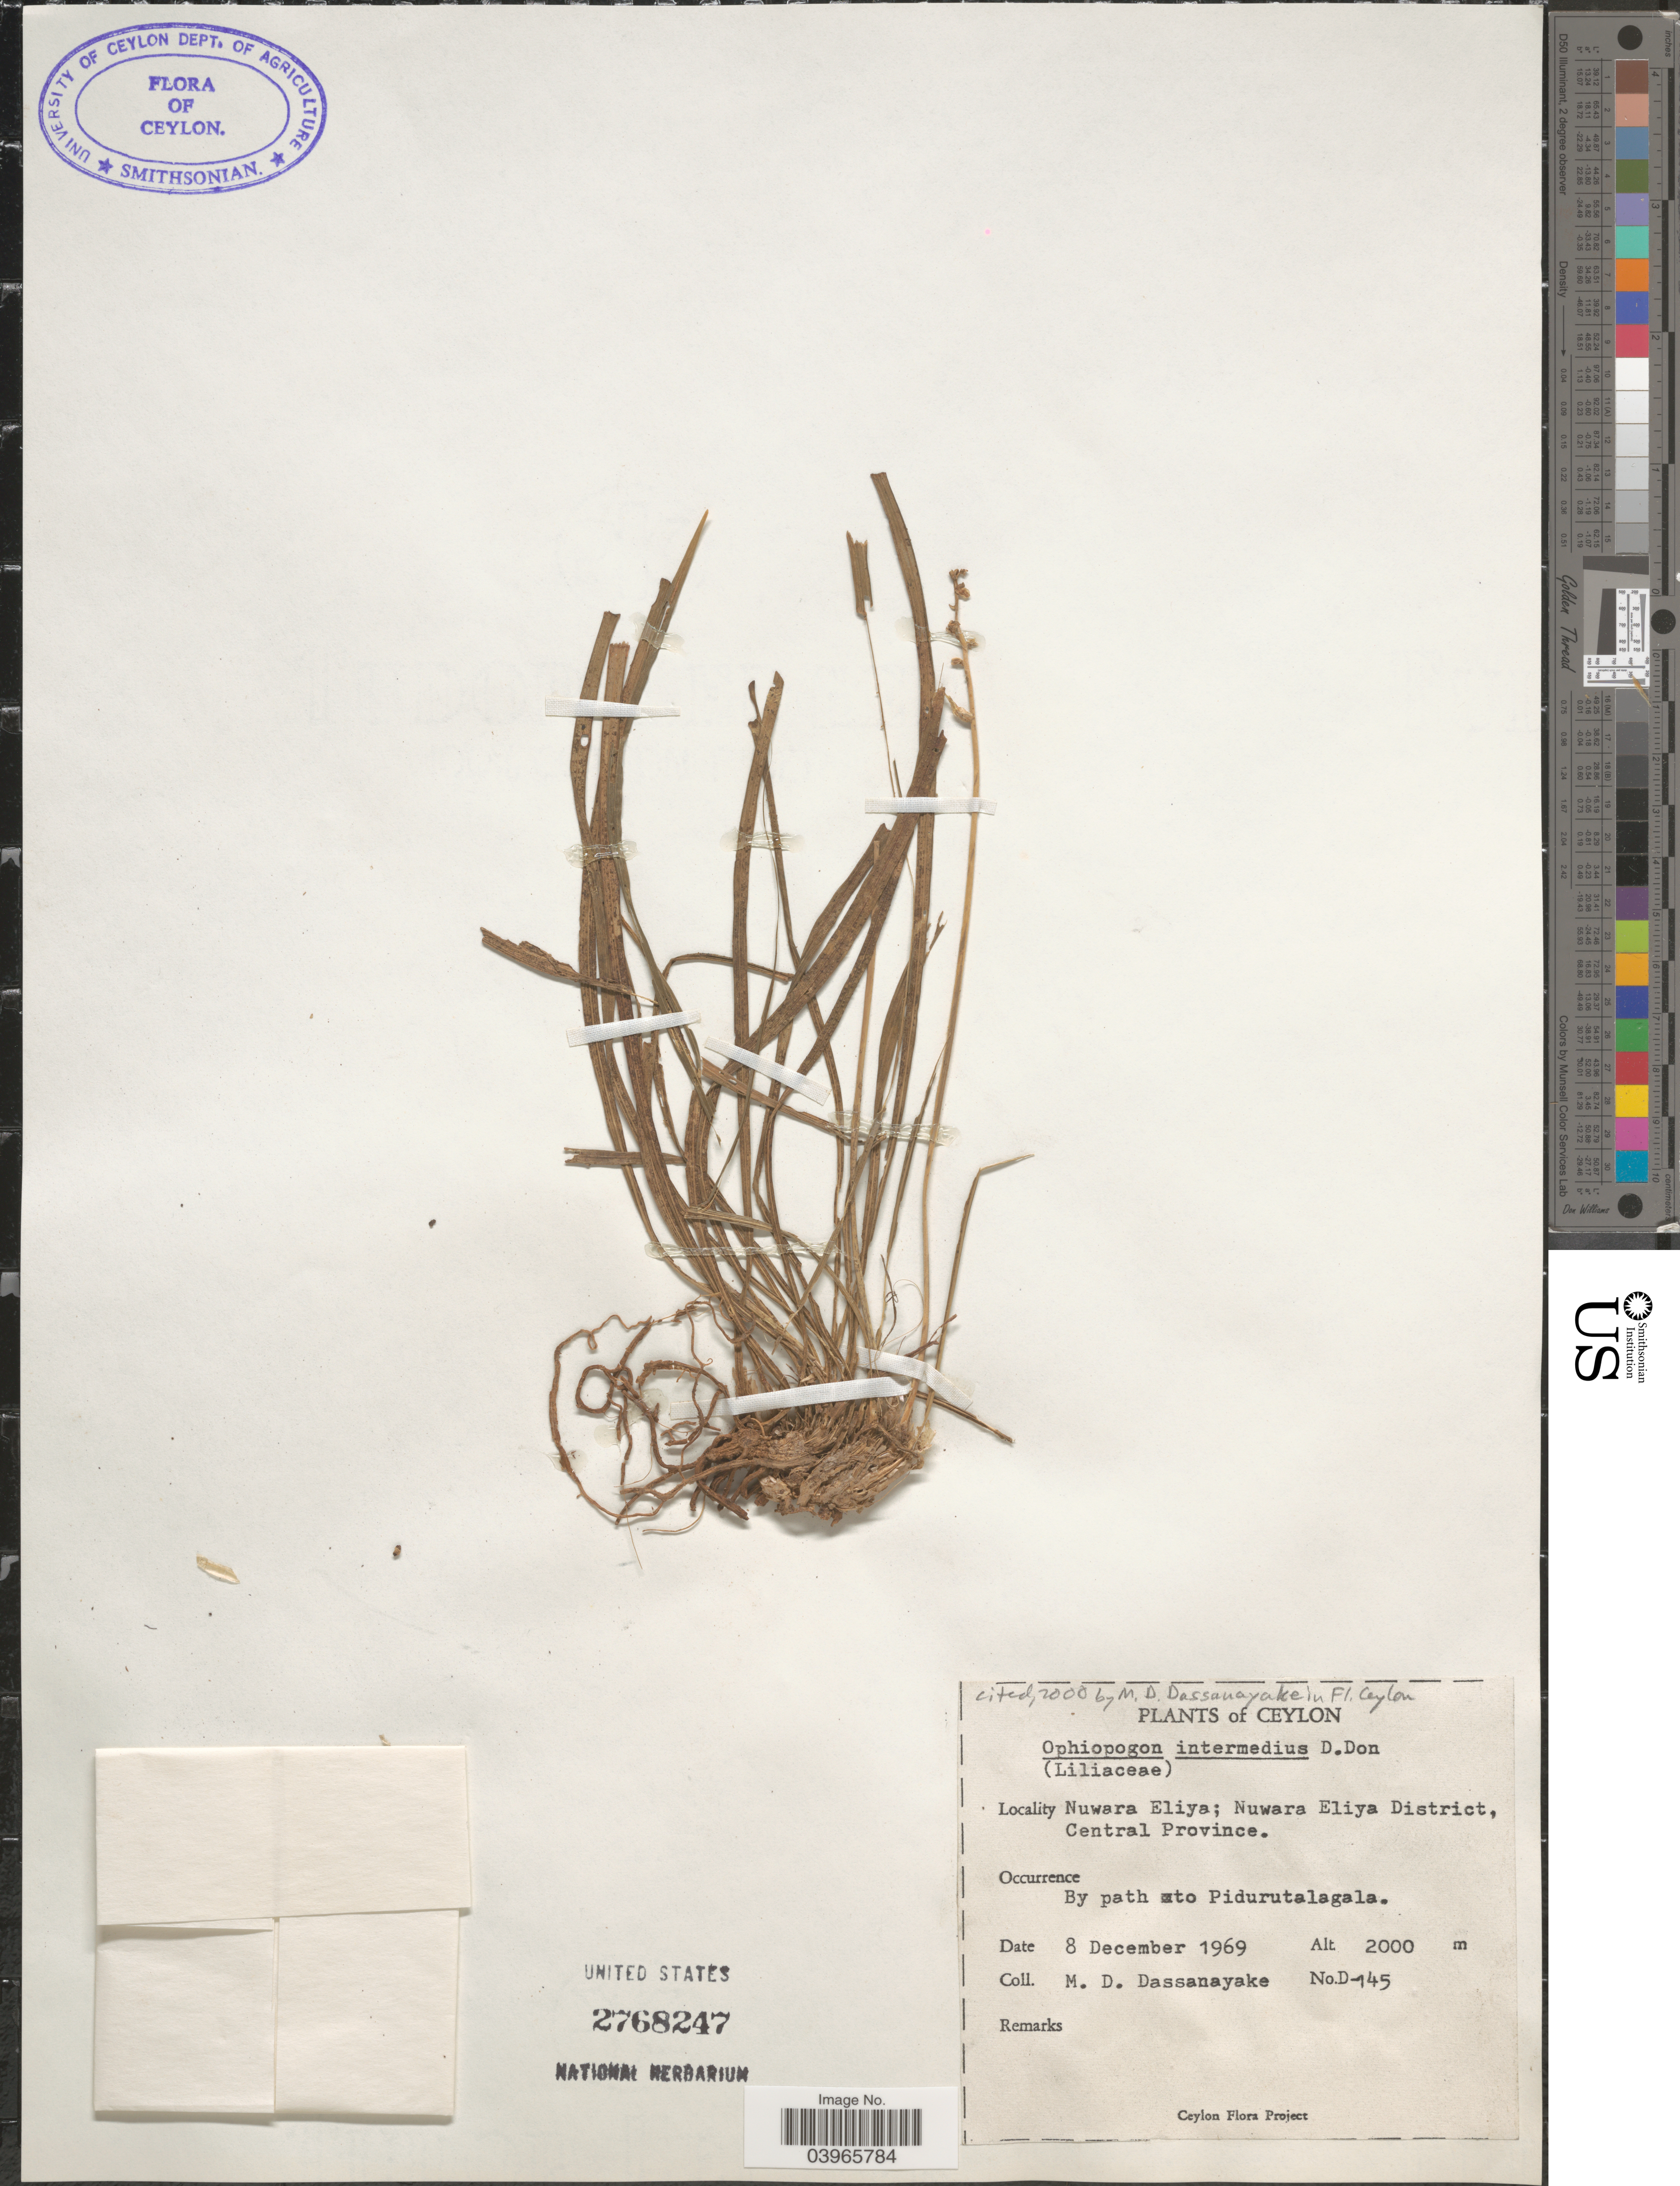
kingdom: Plantae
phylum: Tracheophyta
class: Liliopsida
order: Asparagales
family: Asparagaceae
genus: Ophiopogon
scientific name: Ophiopogon intermedius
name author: D. Don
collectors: M. D. Dassanayake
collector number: D-145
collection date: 1969-12-08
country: Sri Lanka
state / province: Central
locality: Ceylon. Nuwara Eliya; Nuwara Eliya District. By path to Pidurutalagala.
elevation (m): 2000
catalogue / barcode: US 2768247